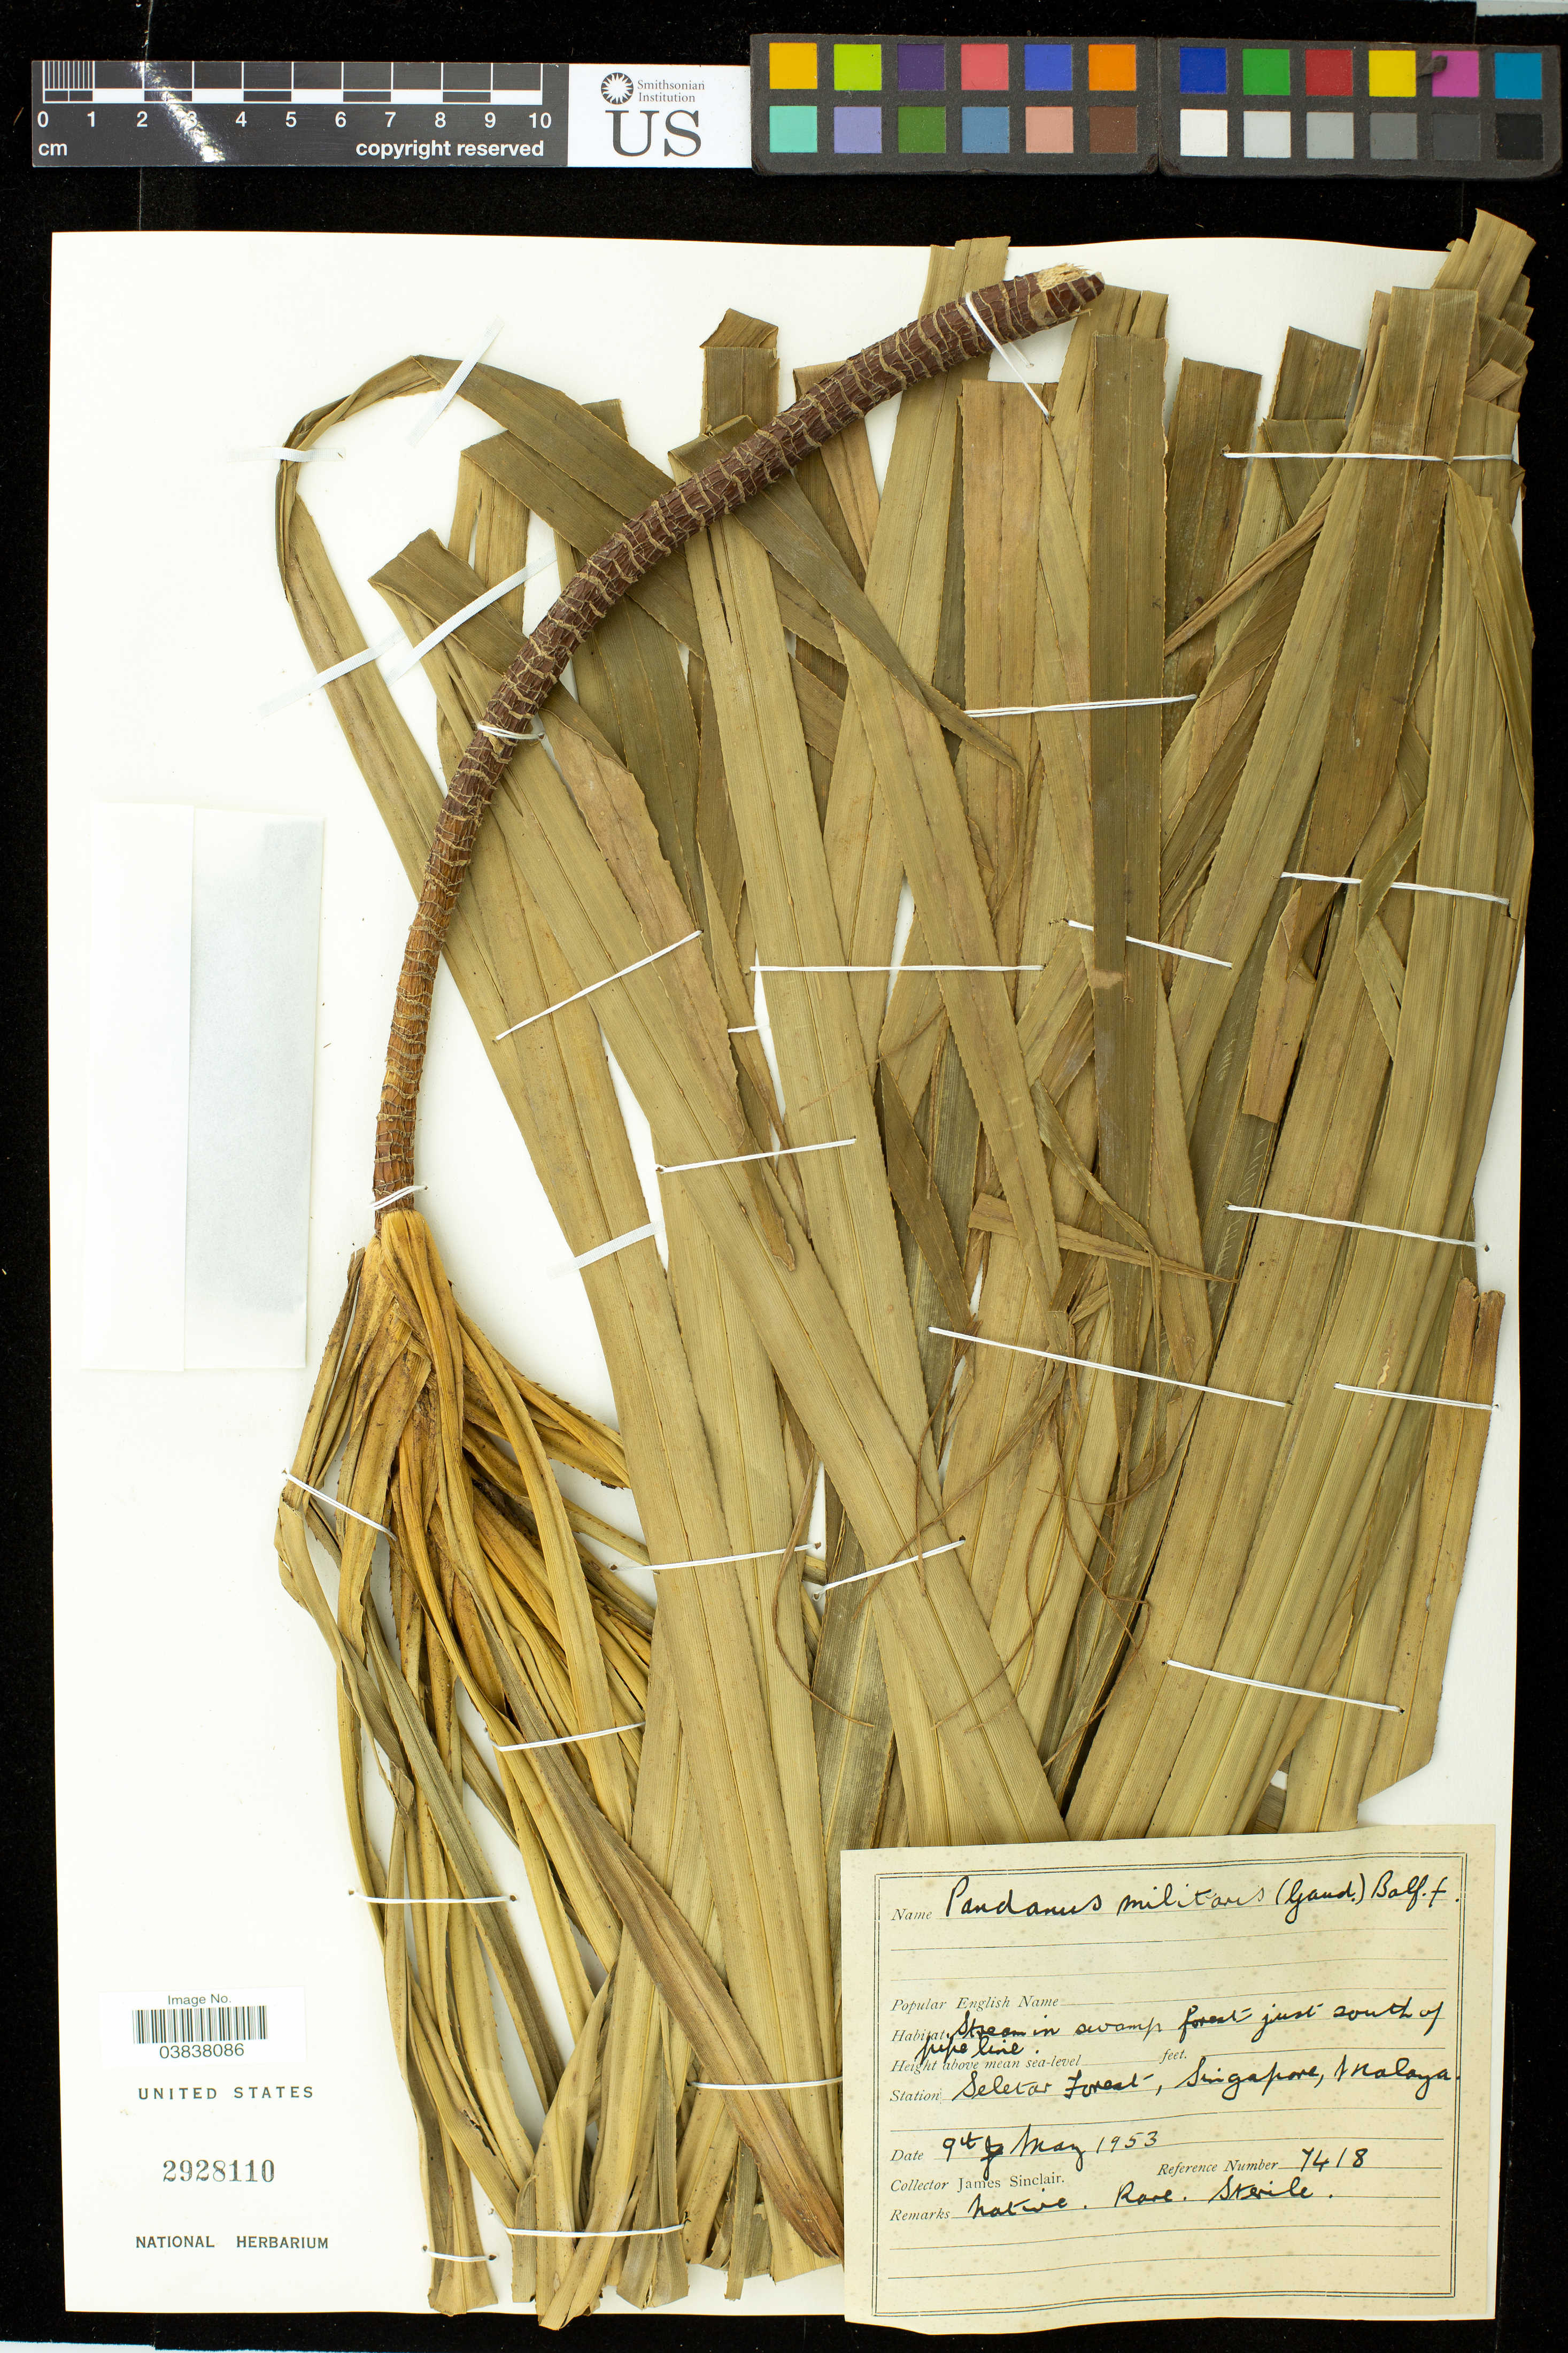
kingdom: Plantae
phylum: Tracheophyta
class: Liliopsida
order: Pandanales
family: Pandanaceae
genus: Pandanus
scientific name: Pandanus militaris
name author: (Gaudich.) Balf. f.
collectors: J. Sinclair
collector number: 7418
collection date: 1953-05-09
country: Singapore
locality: Station Seletar Forest, Malaya.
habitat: Stream in swamp forest, just south of pipe line.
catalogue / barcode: US 2928110